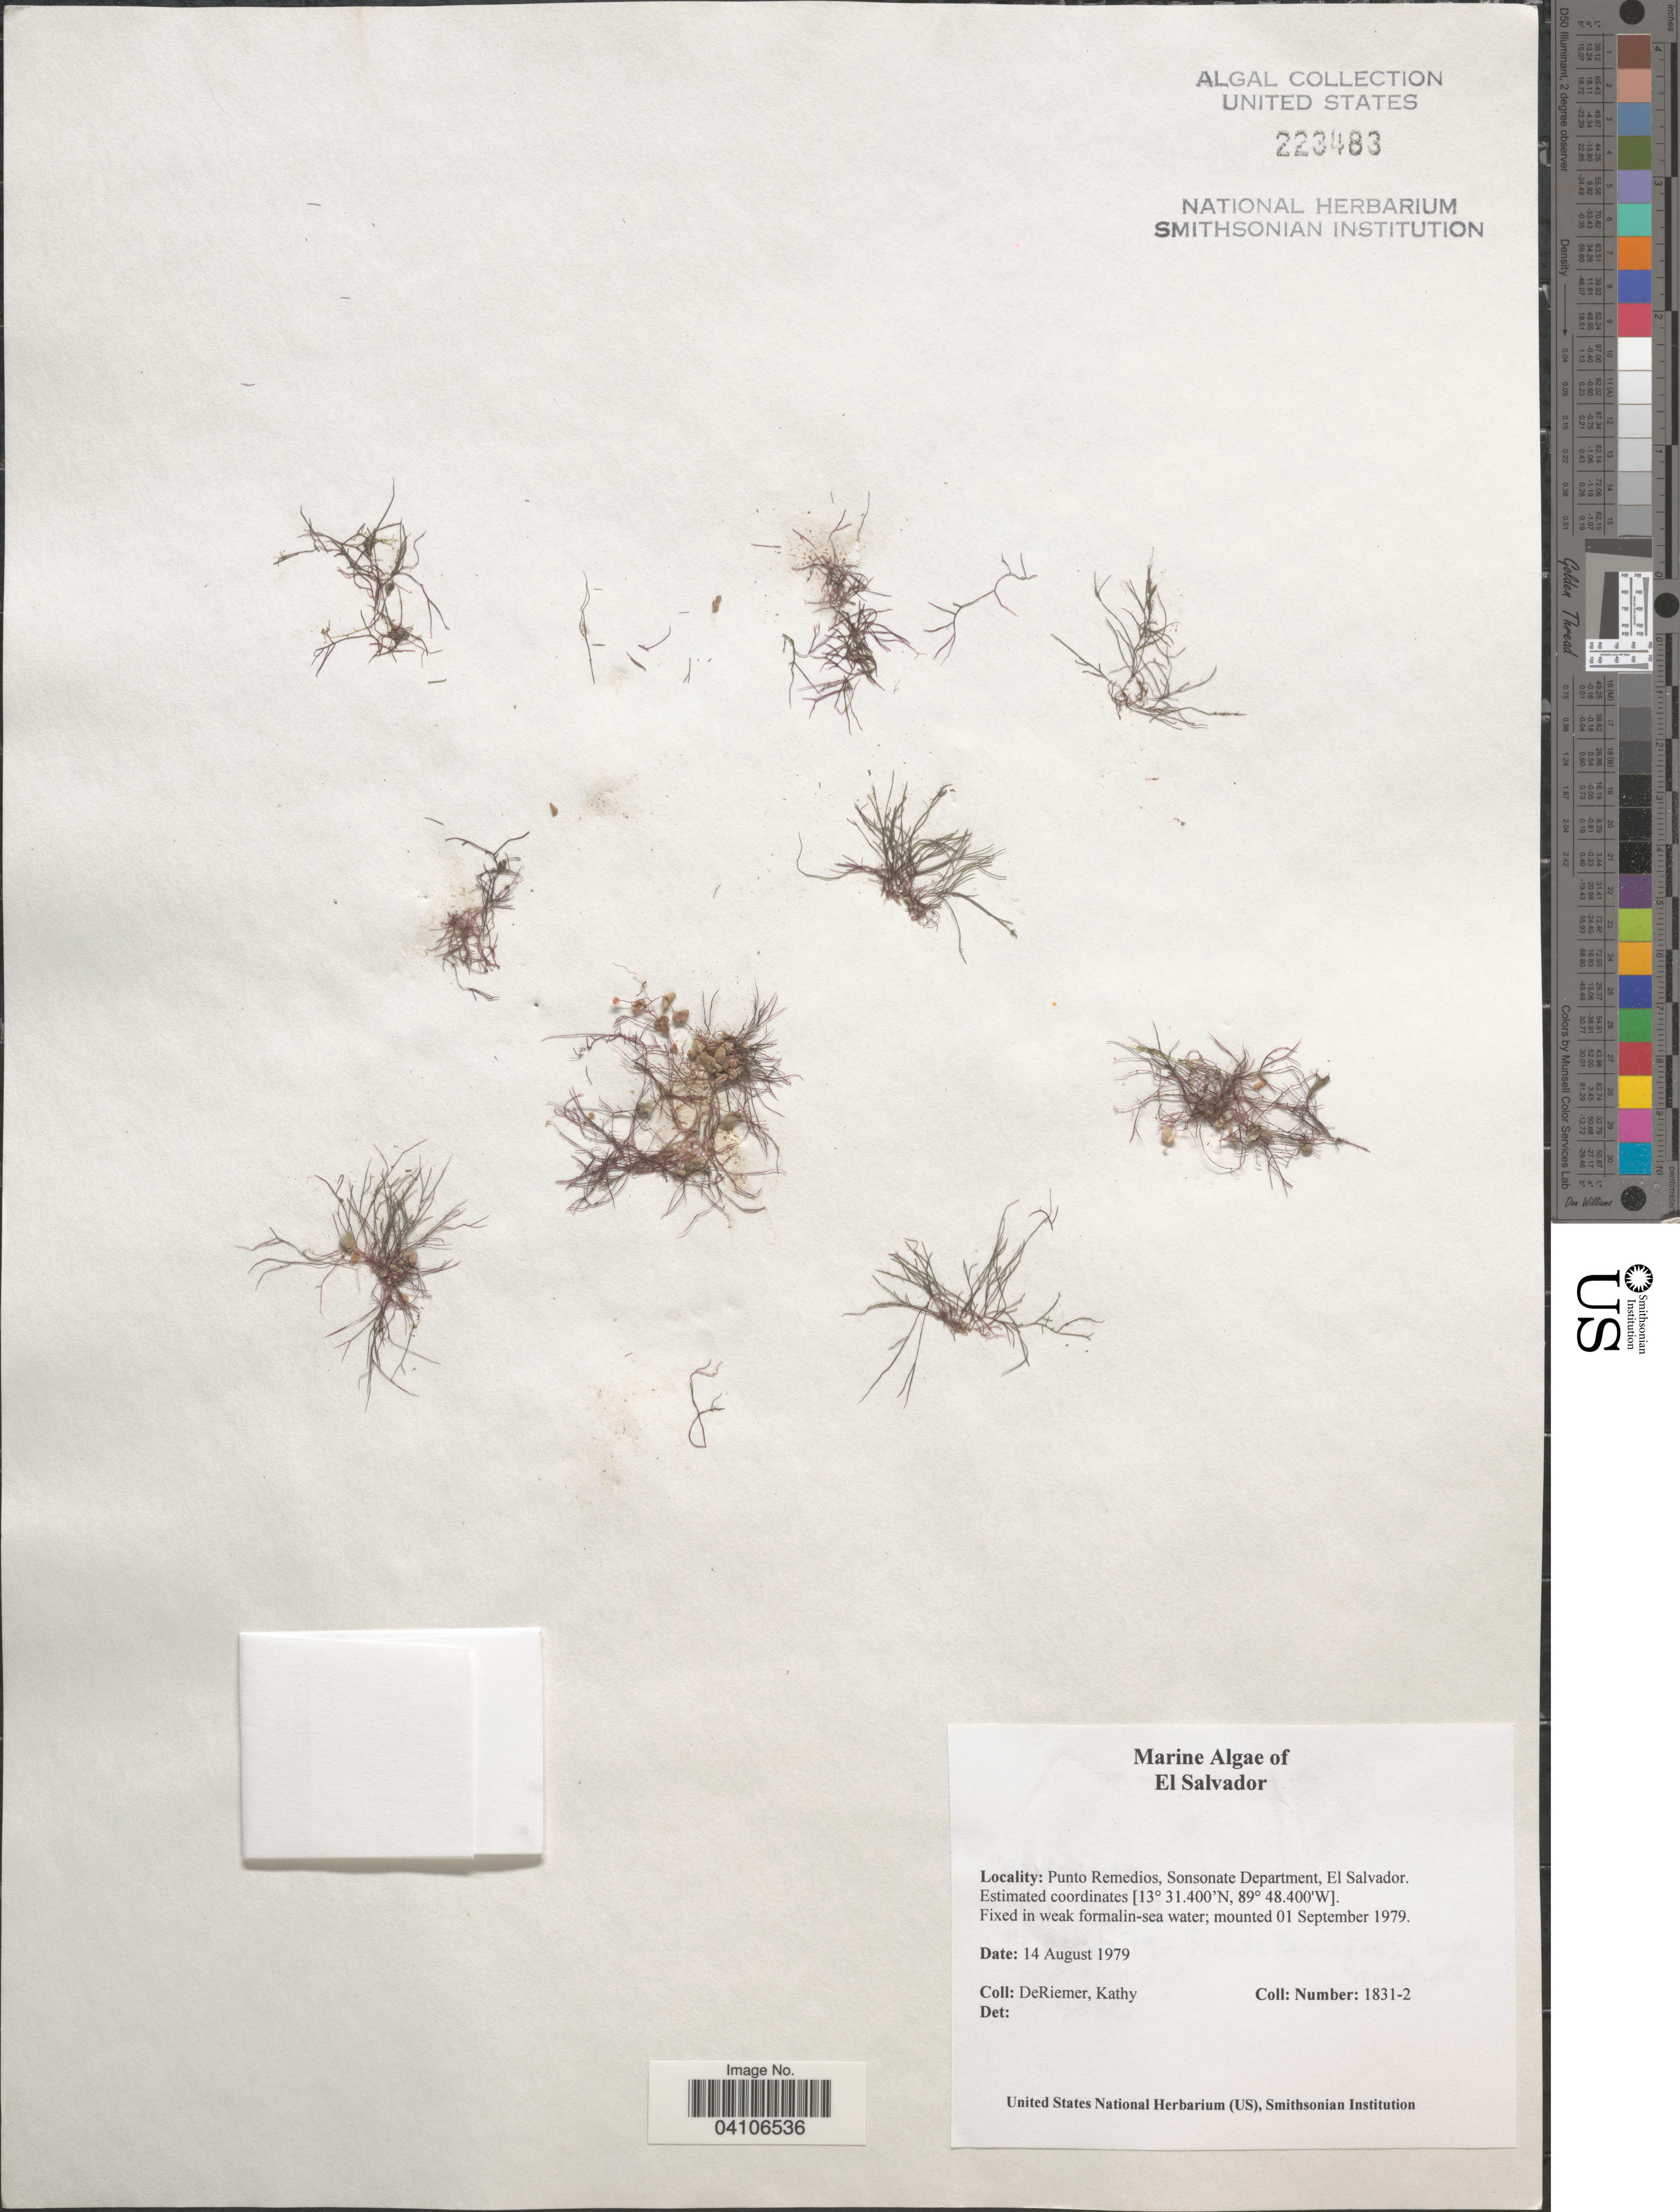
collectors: K. DeRiemer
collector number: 1831-2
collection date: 1979-08-14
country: El Salvador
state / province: Sonsonate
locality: Punto Remedios, Sonsonate Department.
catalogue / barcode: US 223483